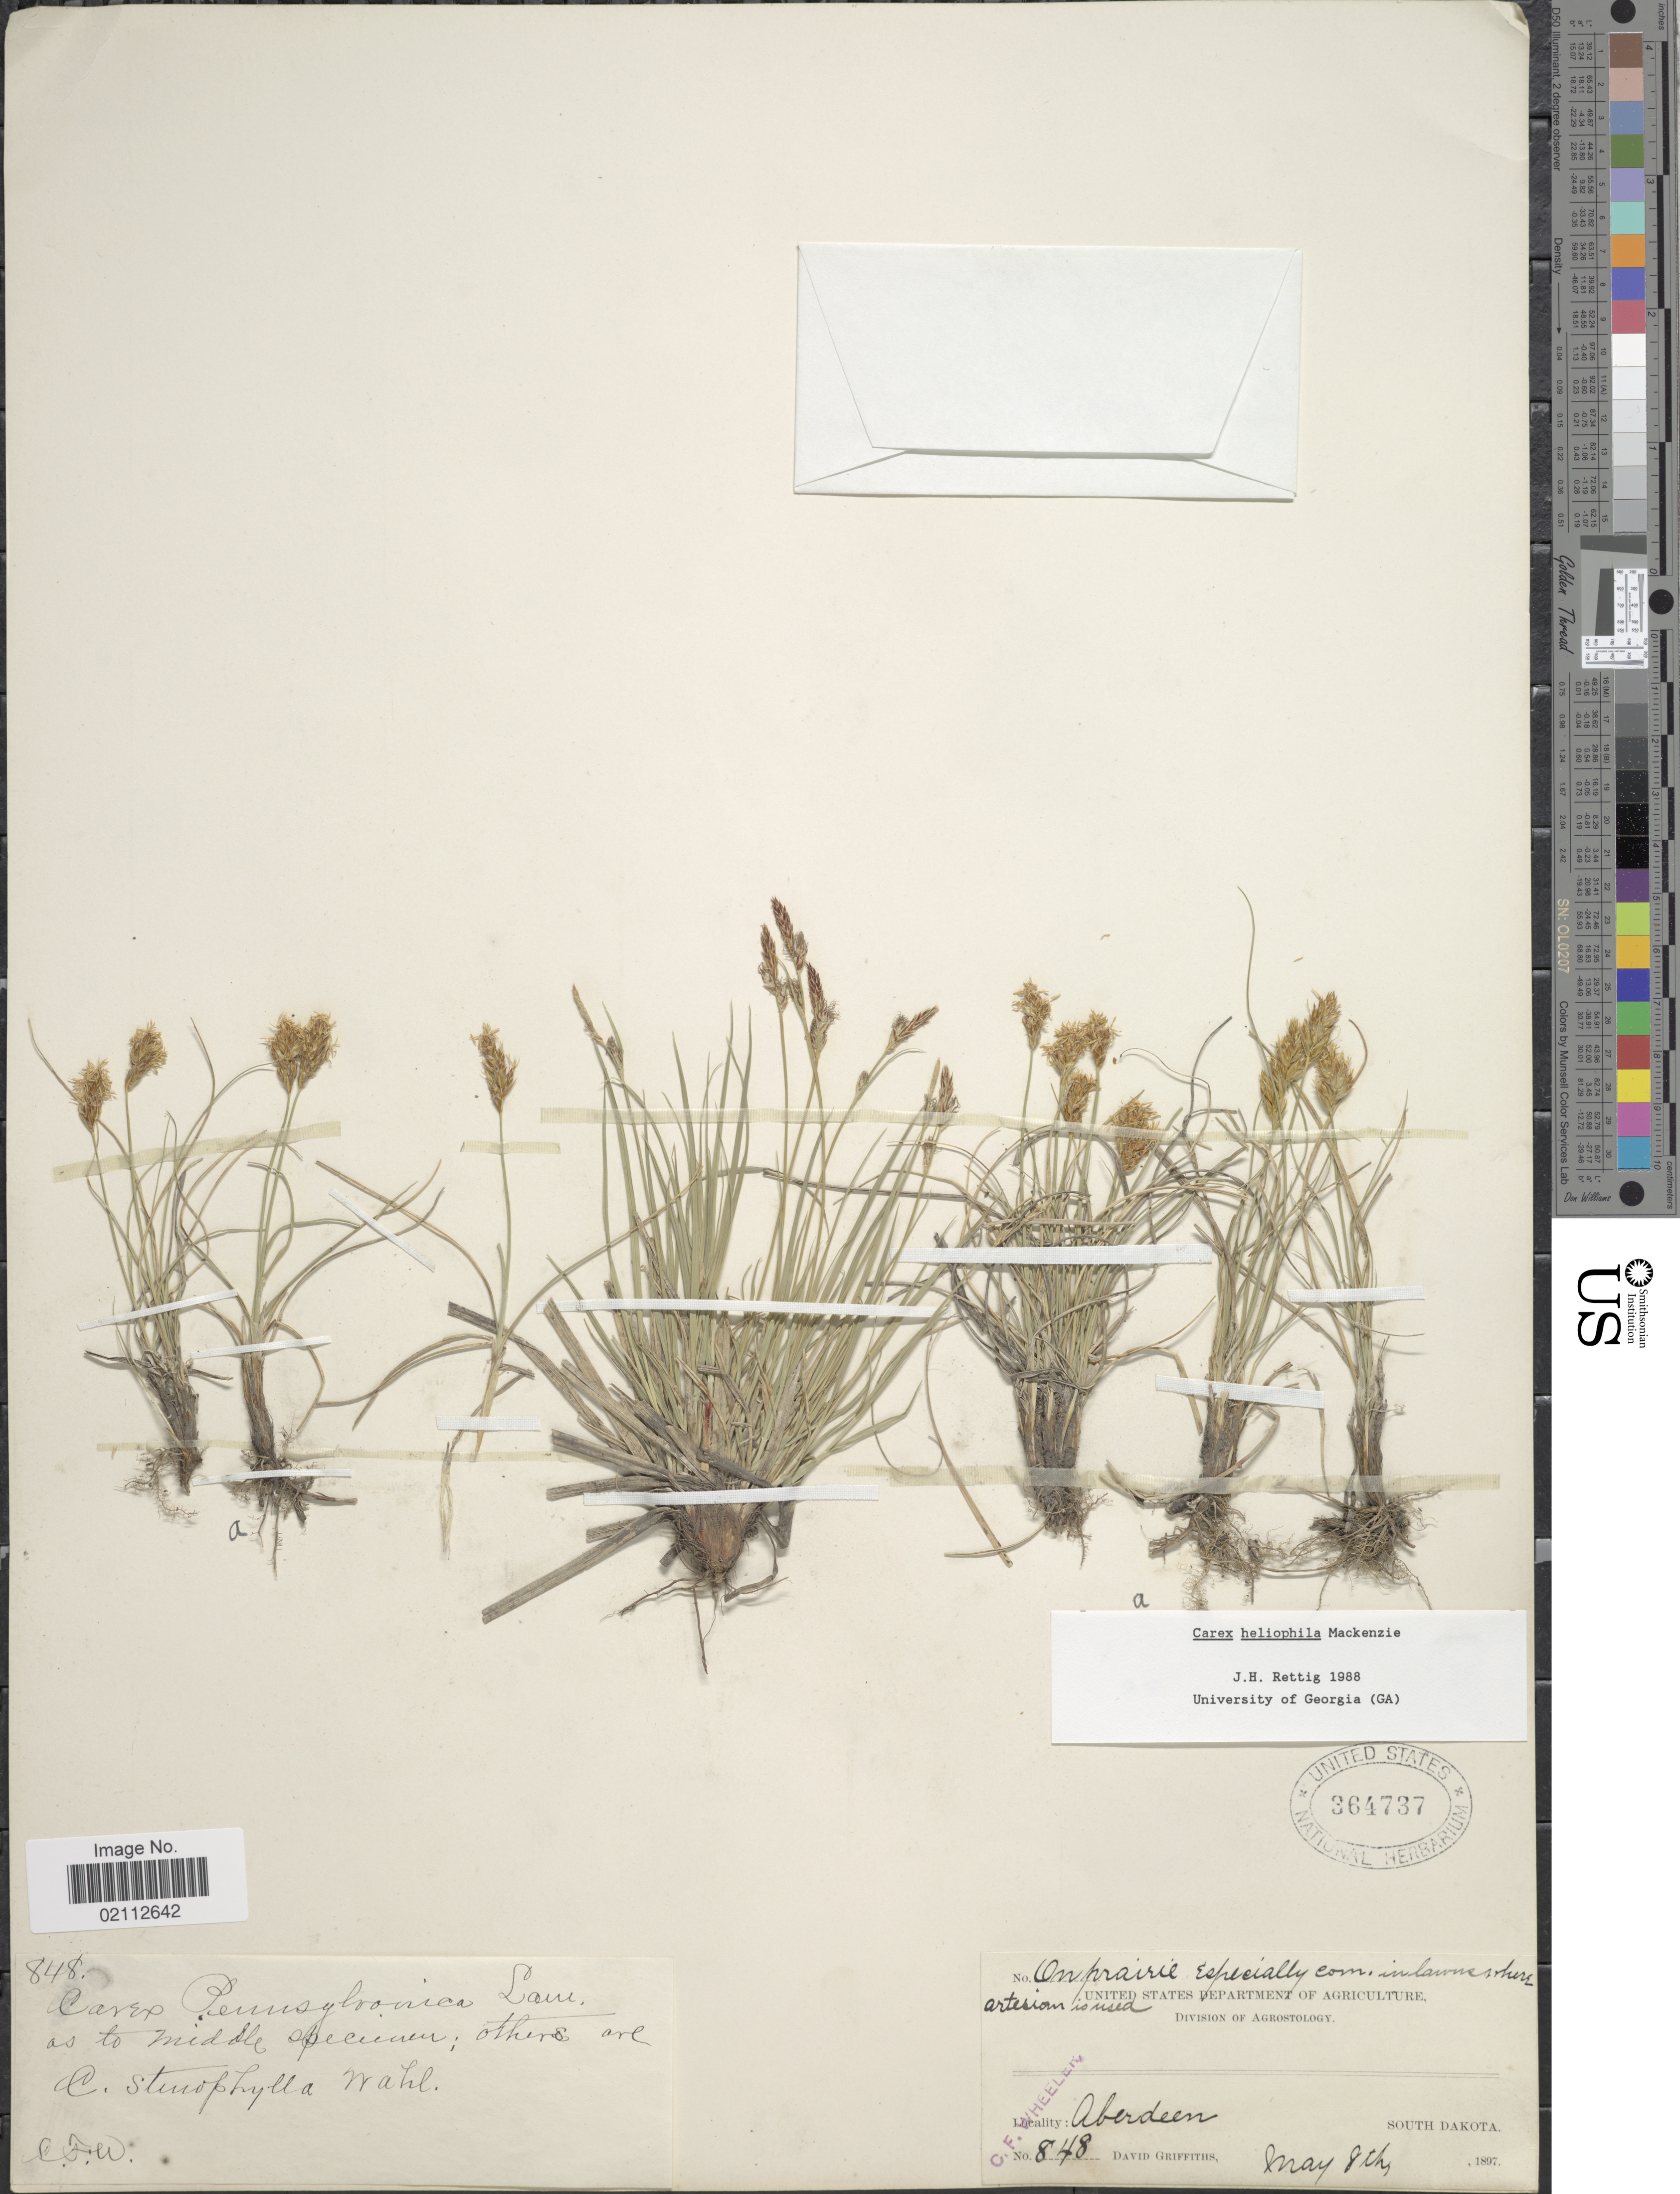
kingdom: Plantae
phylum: Tracheophyta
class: Liliopsida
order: Poales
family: Cyperaceae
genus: Carex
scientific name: Carex heliophila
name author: Mack.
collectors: D. Griffiths & C. Wheeler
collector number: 848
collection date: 1897-05-08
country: United States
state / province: South Dakota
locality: Aberdeen.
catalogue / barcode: US 364737